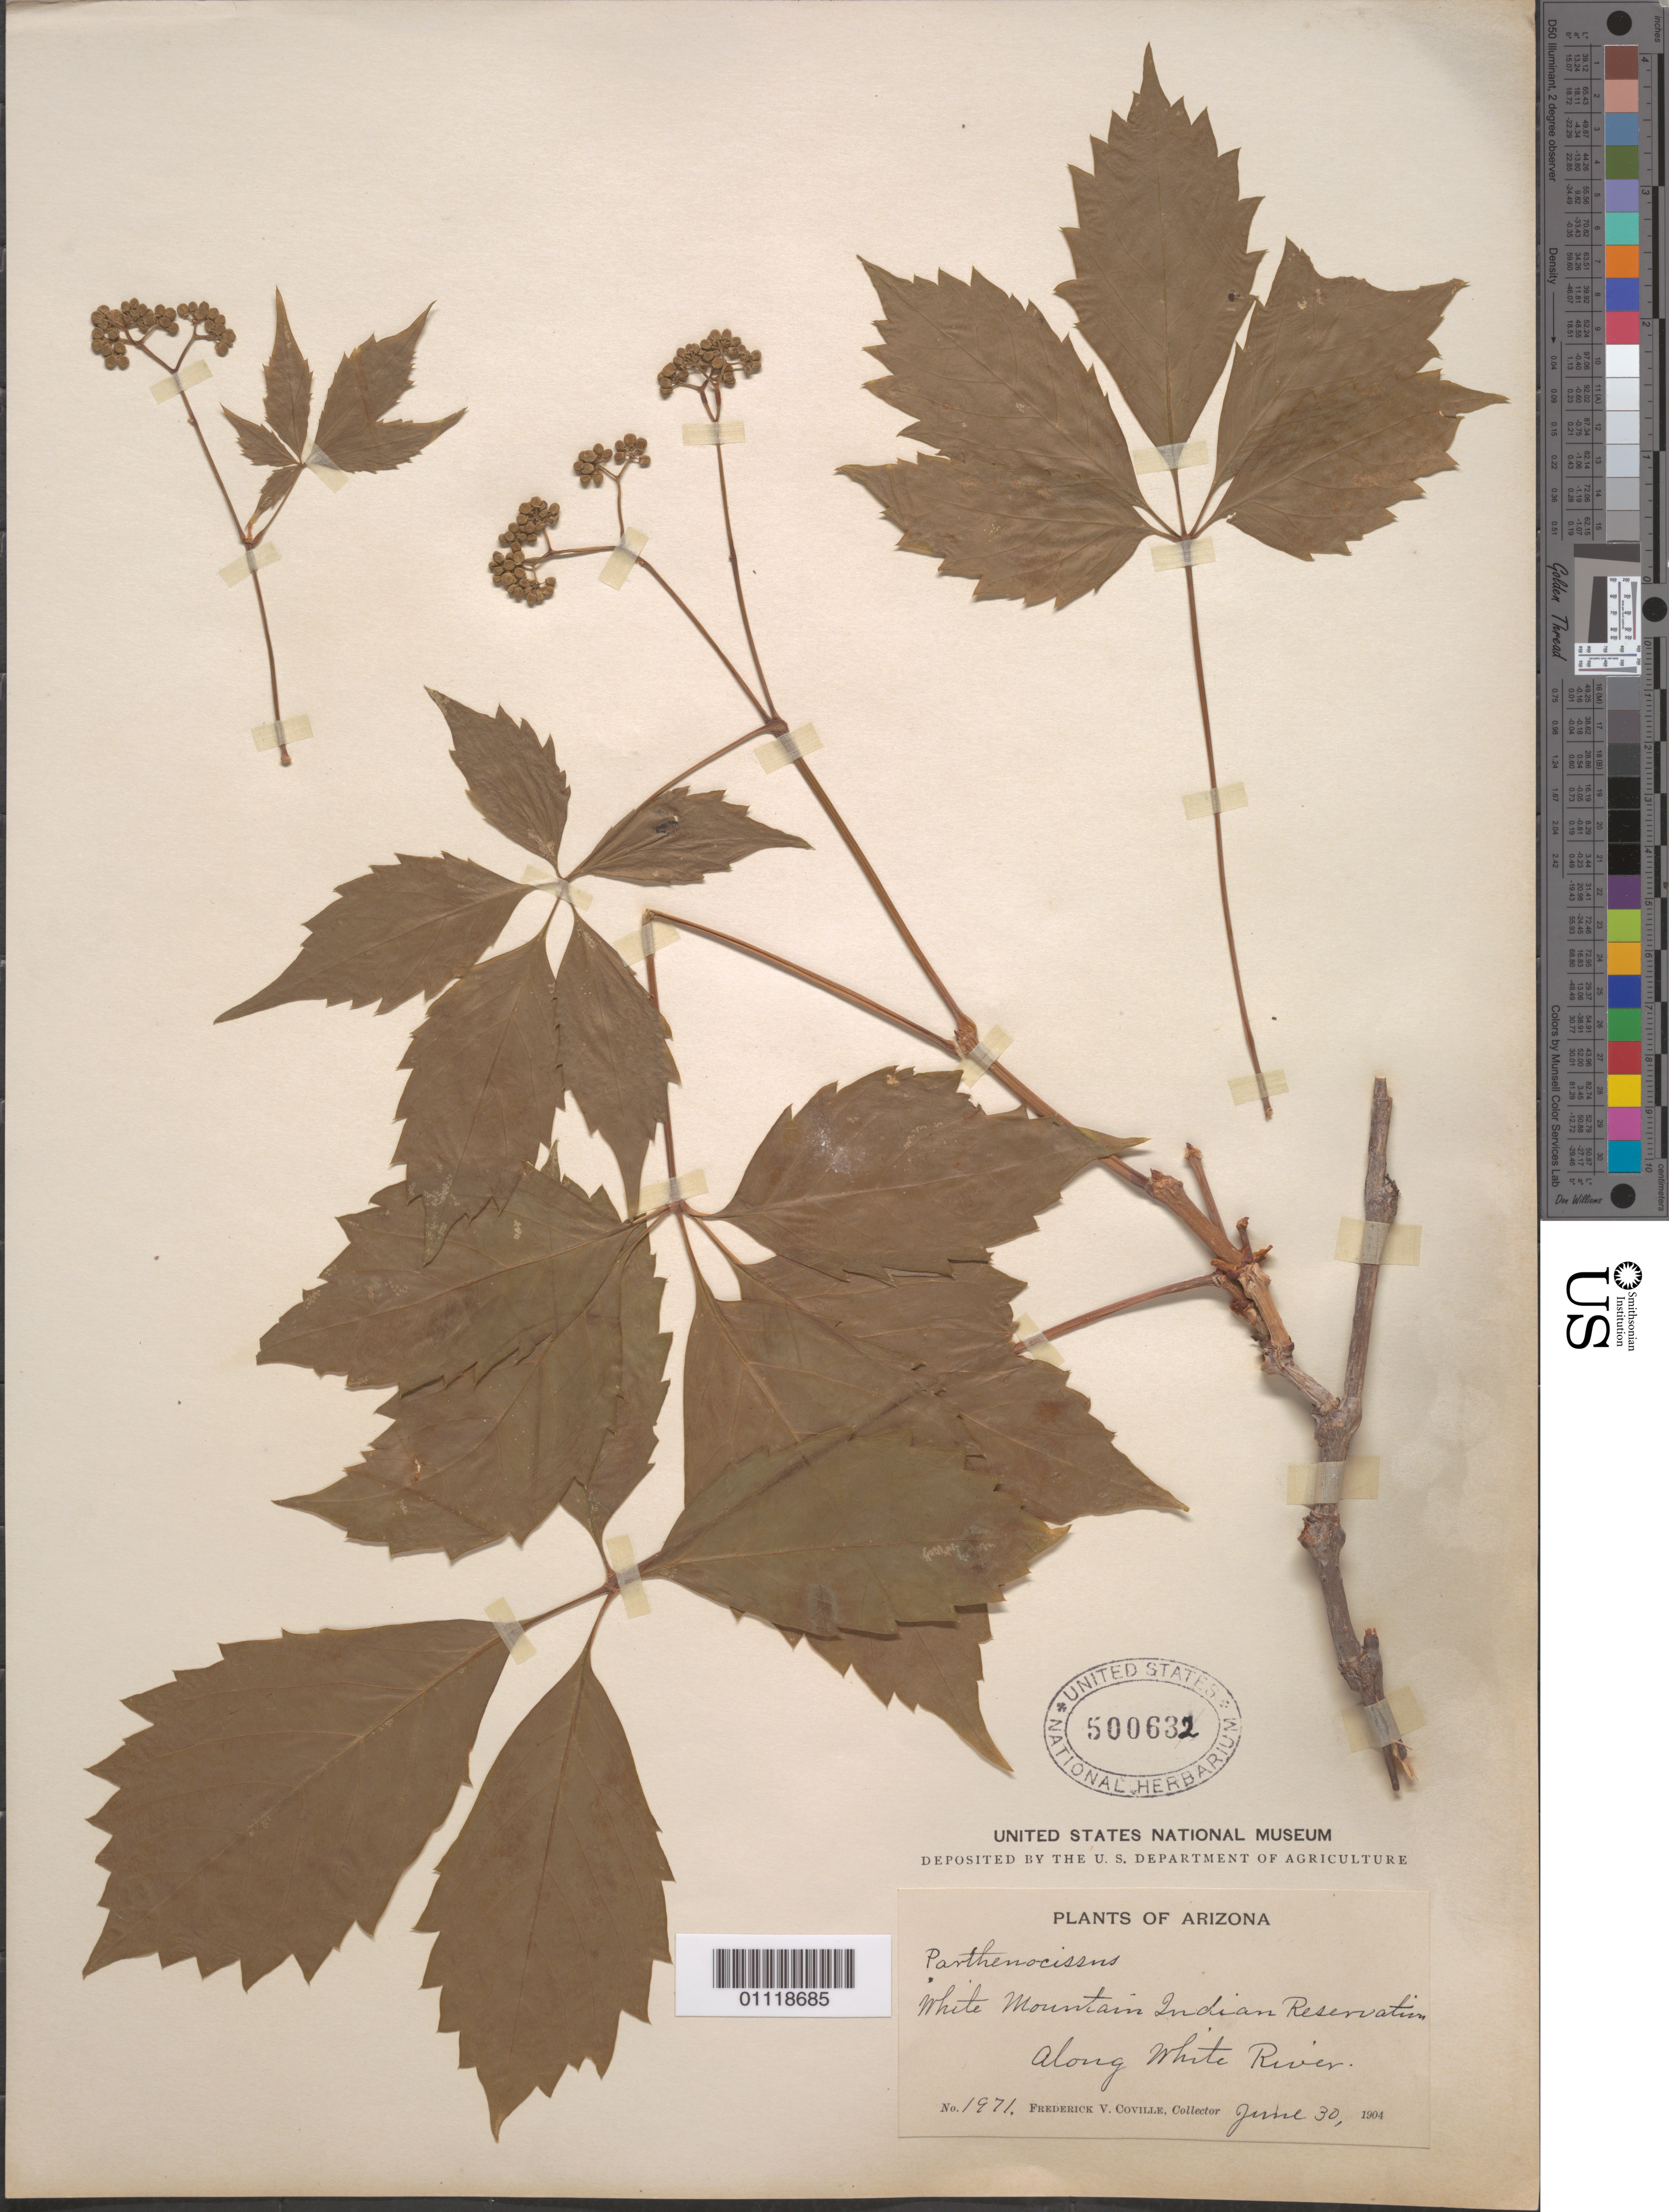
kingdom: Plantae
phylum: Tracheophyta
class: Magnoliopsida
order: Vitales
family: Vitaceae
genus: Parthenocissus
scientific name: Parthenocissus vitacea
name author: (Knerr) Hitchc.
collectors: F. V. Coville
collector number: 1971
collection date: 1904-06-30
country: United States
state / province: Arizona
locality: White Mt. Indian Reservation. Along White River.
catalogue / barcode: US 500632